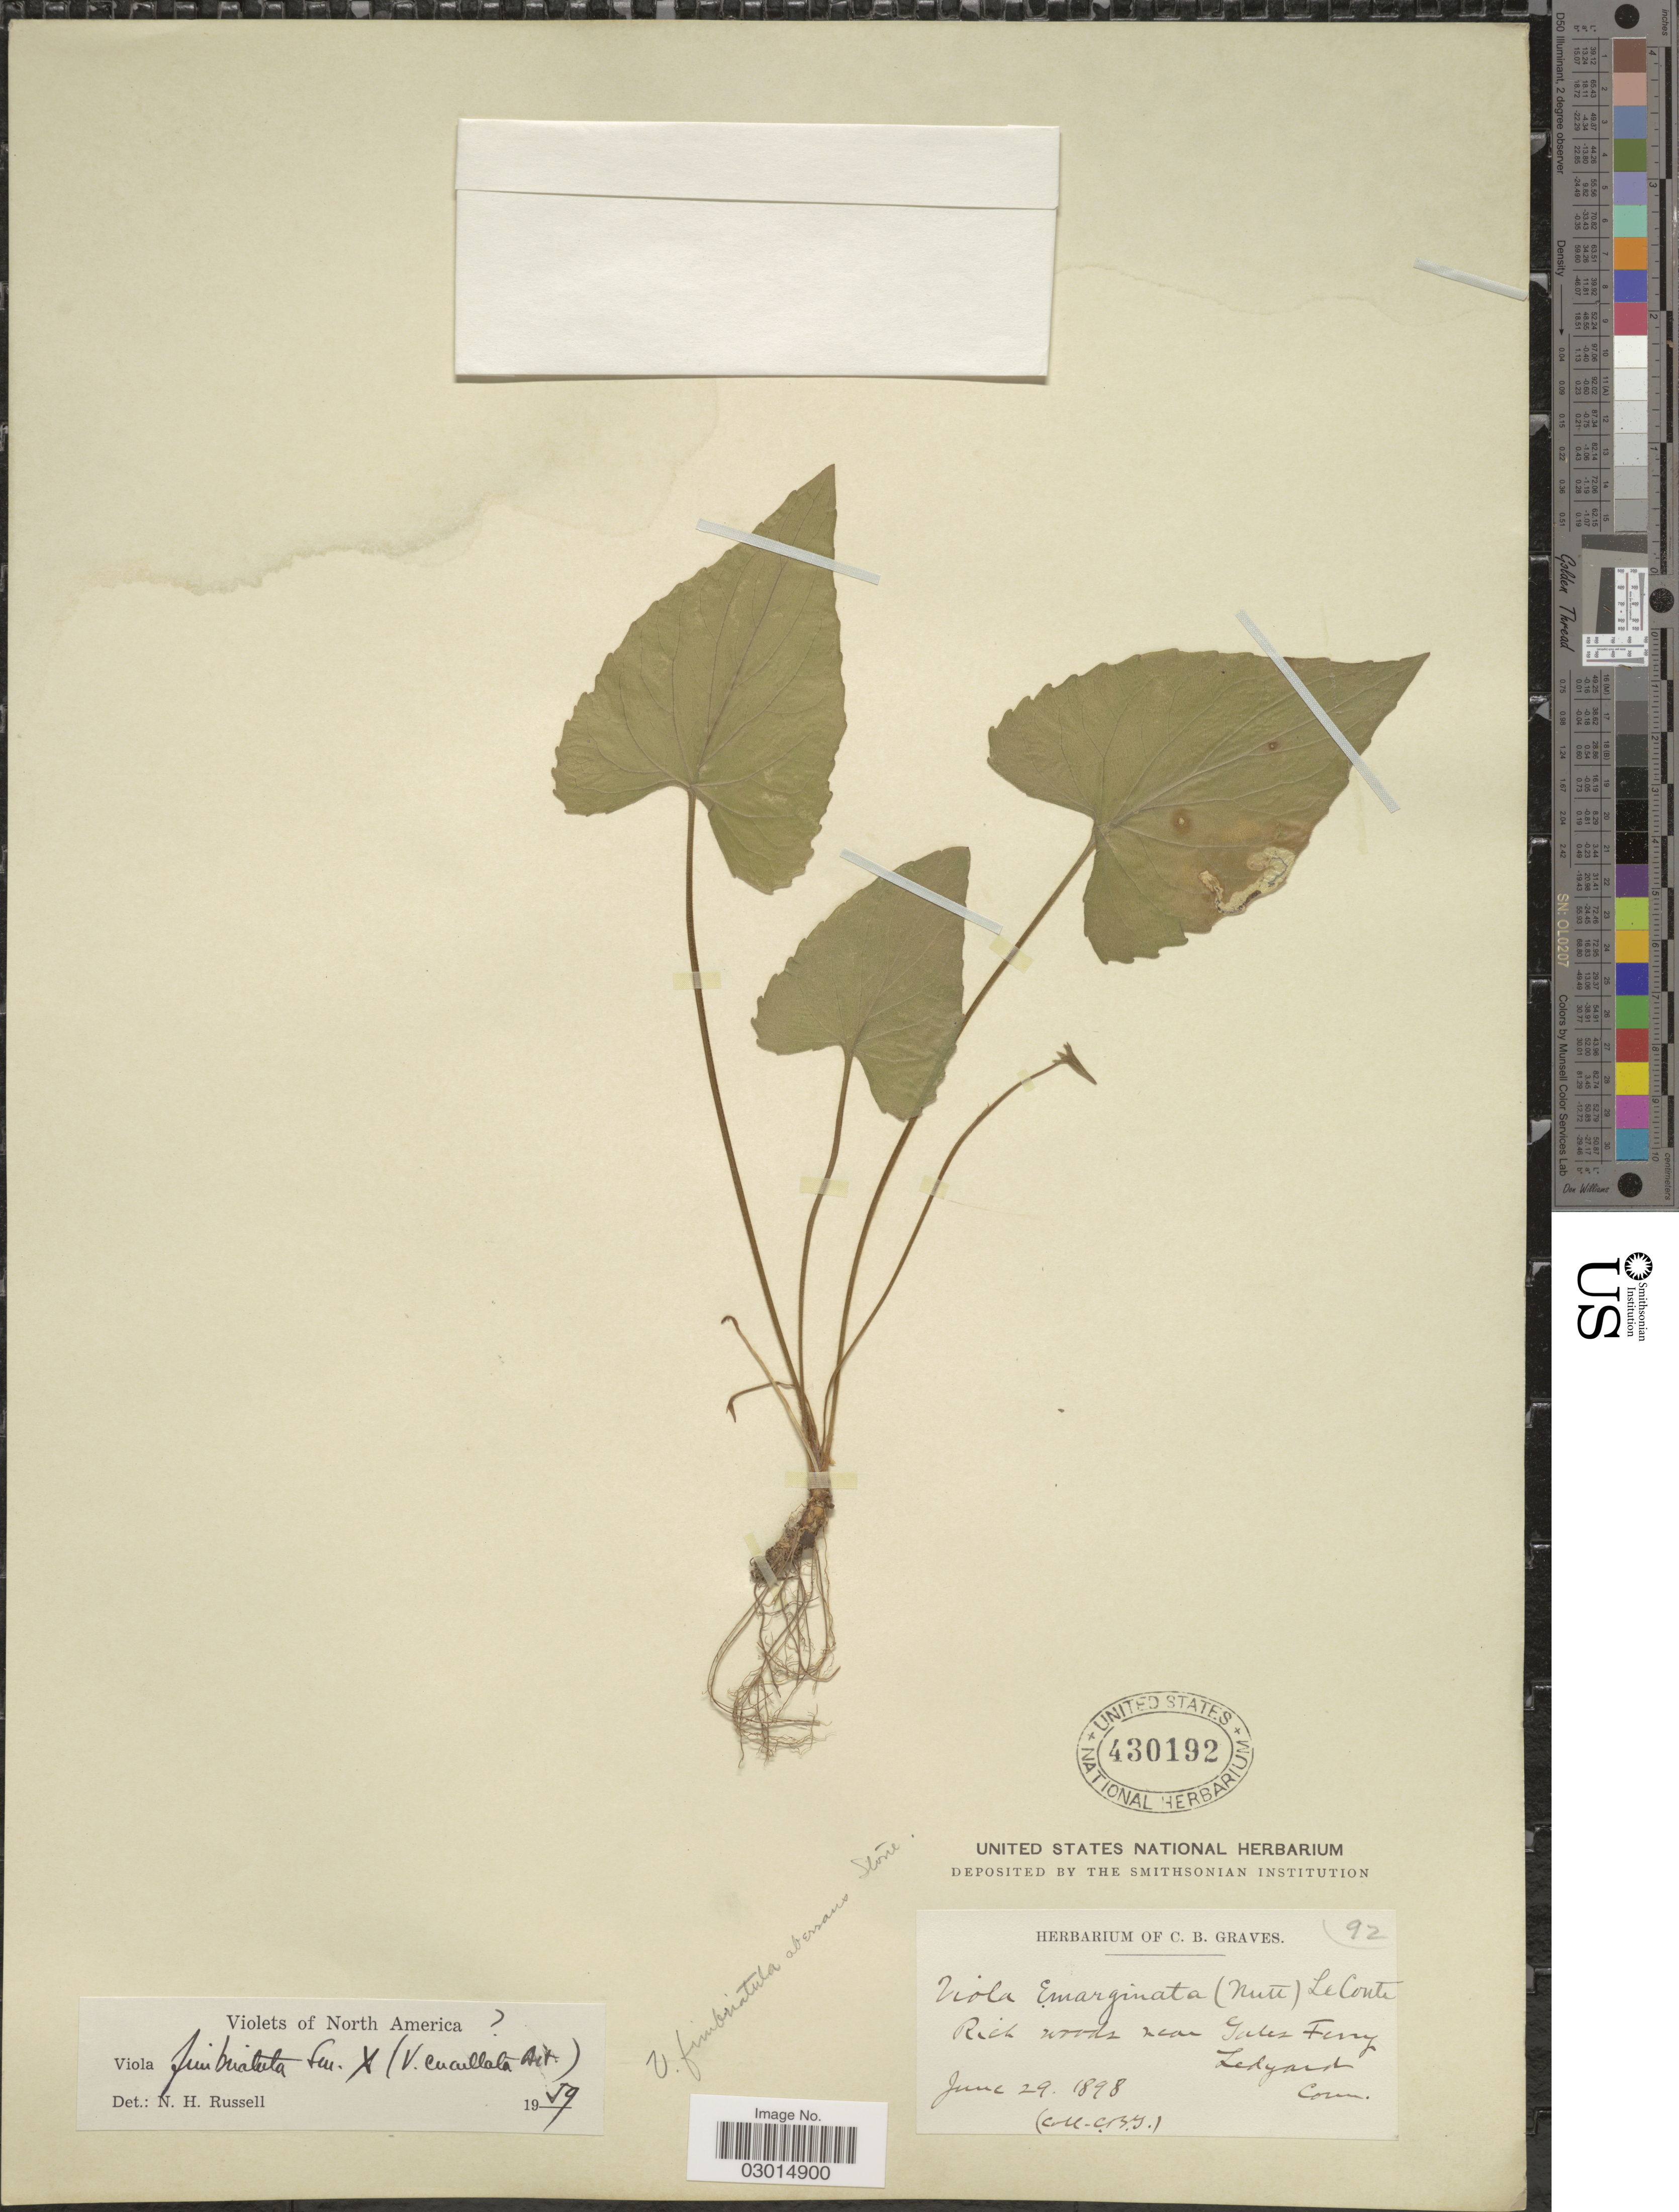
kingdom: Plantae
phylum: Tracheophyta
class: Magnoliopsida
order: Malpighiales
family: Violaceae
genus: Viola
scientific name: Viola fimbriatula x V. cucullata Aiton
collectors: C. Graves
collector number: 92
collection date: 1898-06-29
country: United States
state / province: Connecticut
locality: Rich woods near Gates Ferry, Ledyard.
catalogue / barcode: US 430192